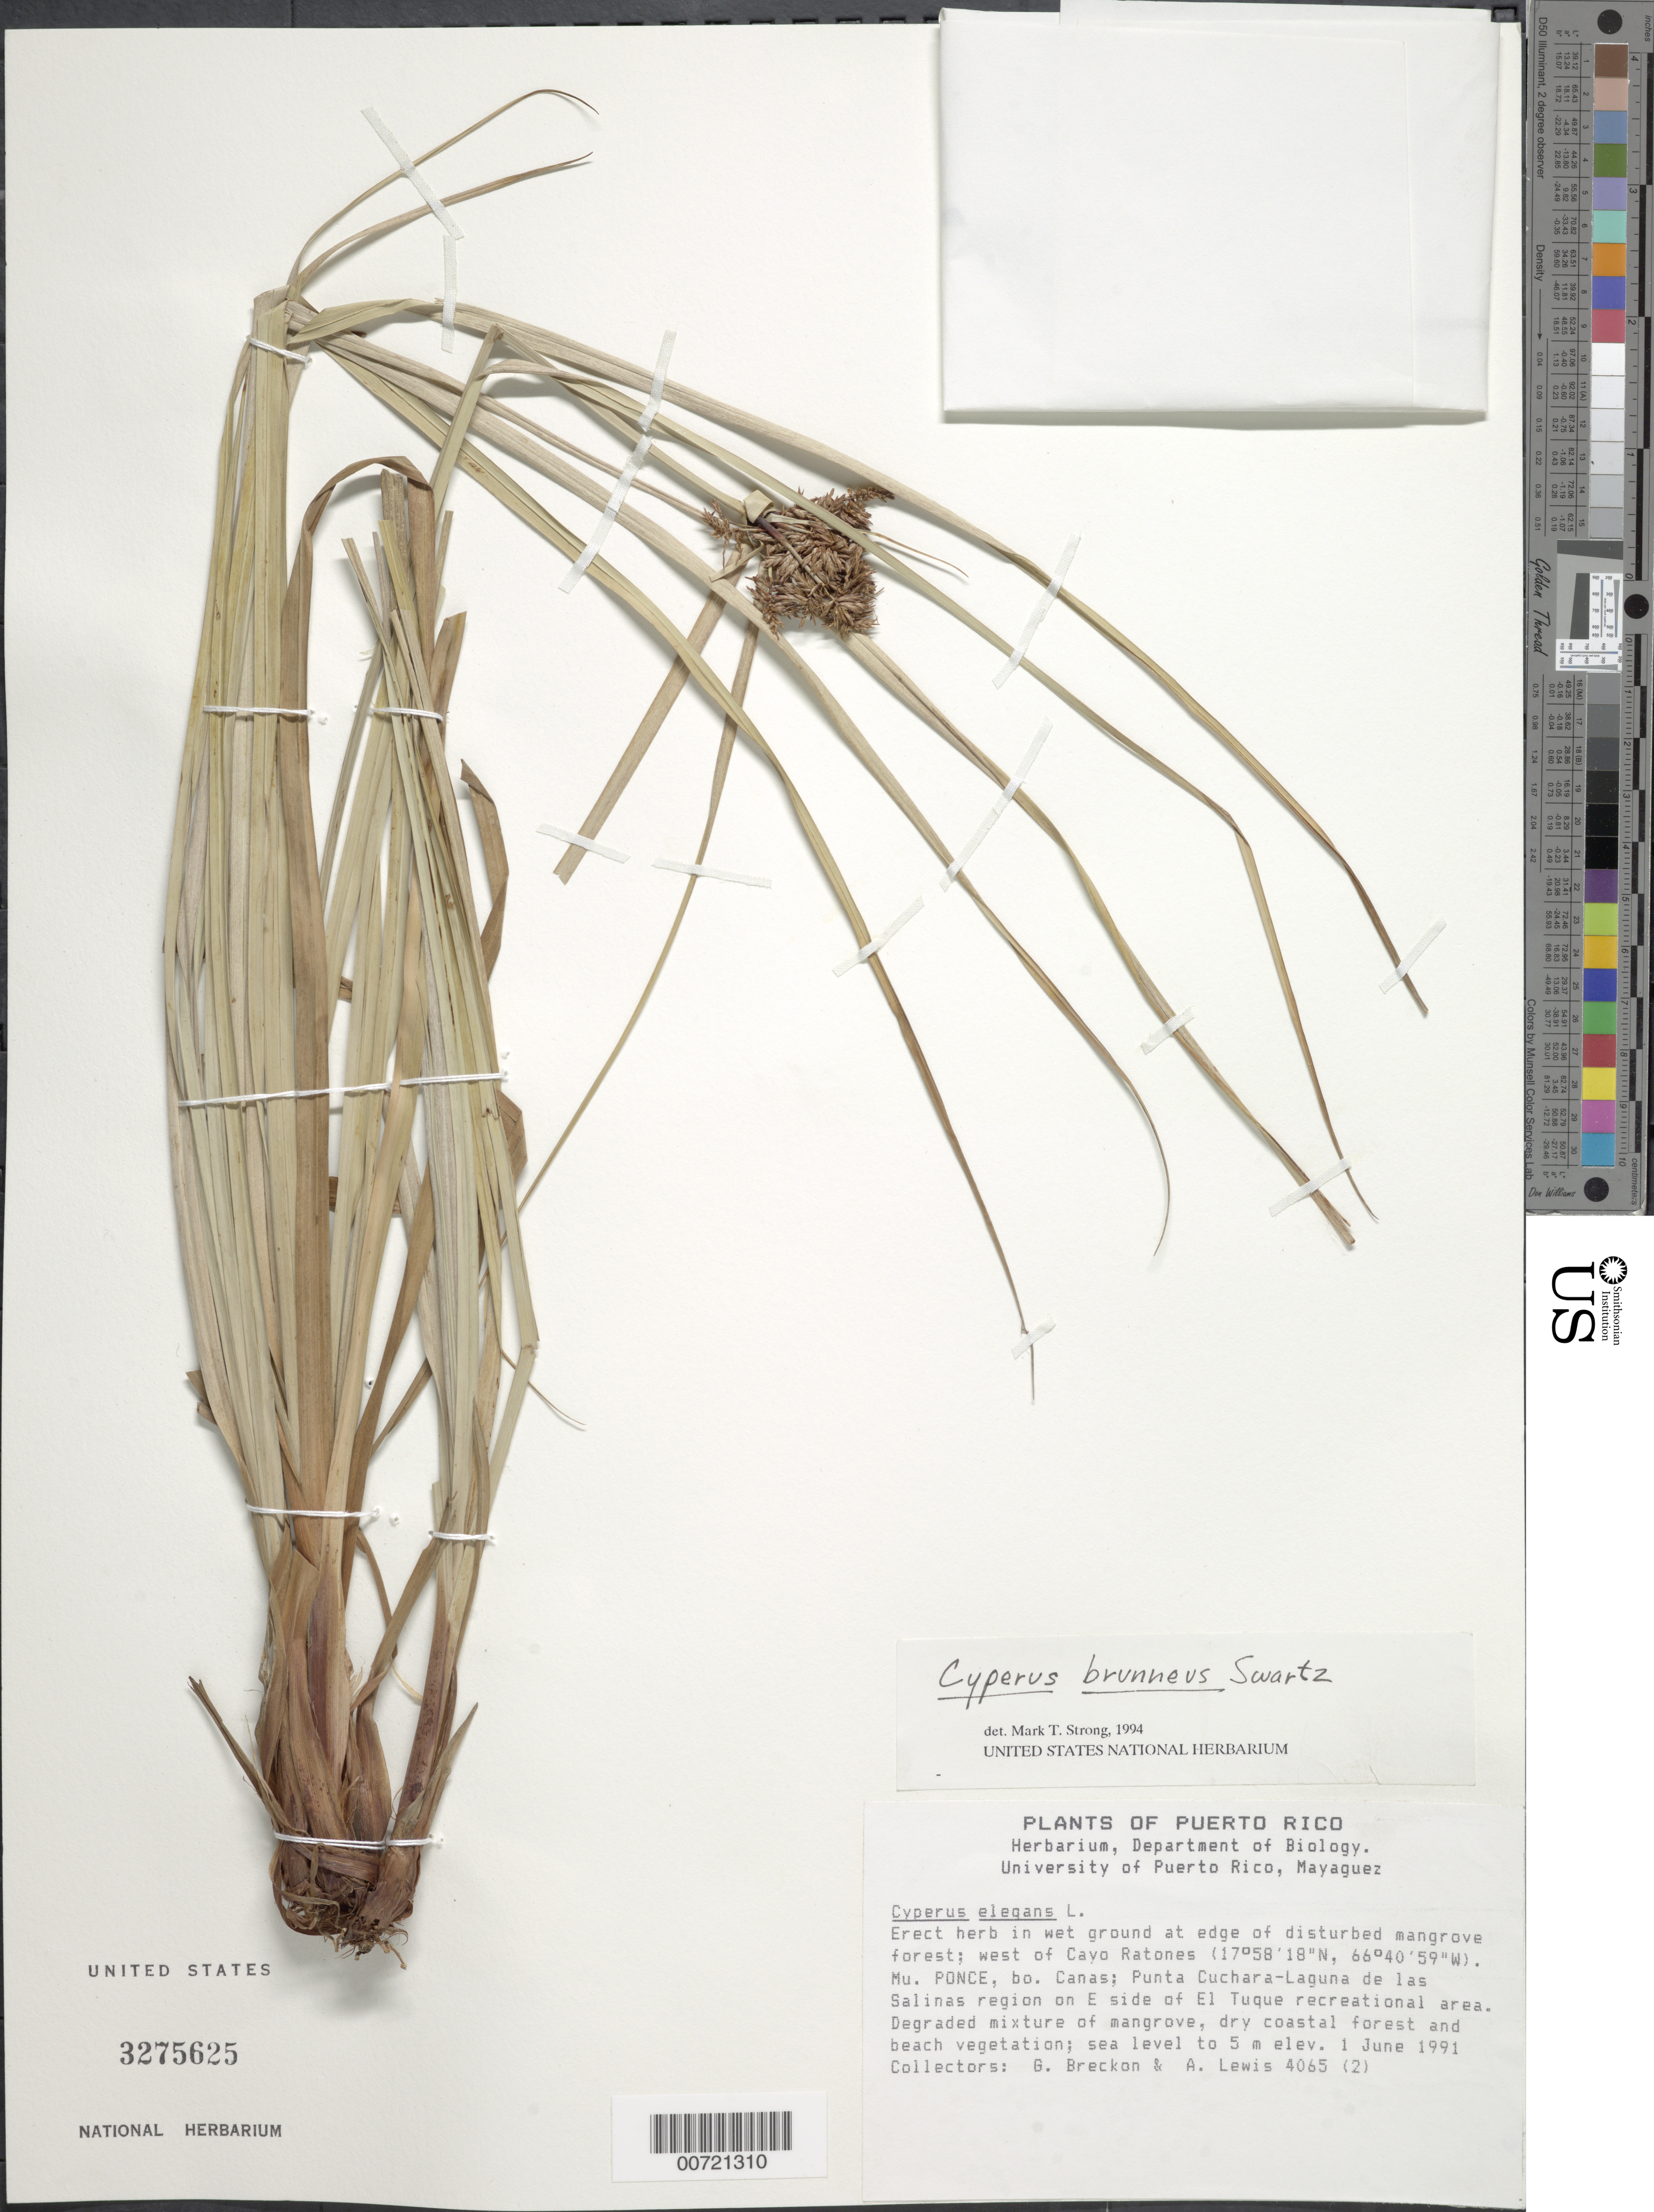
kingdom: Plantae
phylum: Tracheophyta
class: Liliopsida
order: Poales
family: Cyperaceae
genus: Cyperus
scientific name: Cyperus brunneus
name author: Sw.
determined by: Strong, M. T., (US), Smithsonian Institution - National Museum of Natural History (UNITED STATES)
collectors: G. J. Breckon & A. Lewis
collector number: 4065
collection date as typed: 01 Jun 1991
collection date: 1991-06-01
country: Puerto Rico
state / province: Ponce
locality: Ponce: Bo. Canas, Punta Cuchara-Laguna de las Salinas region on E side of El Tuque recreational area.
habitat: Degraded mixture of mangrove, dry coastal forest and beach vegetation.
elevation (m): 0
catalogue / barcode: US 3275625